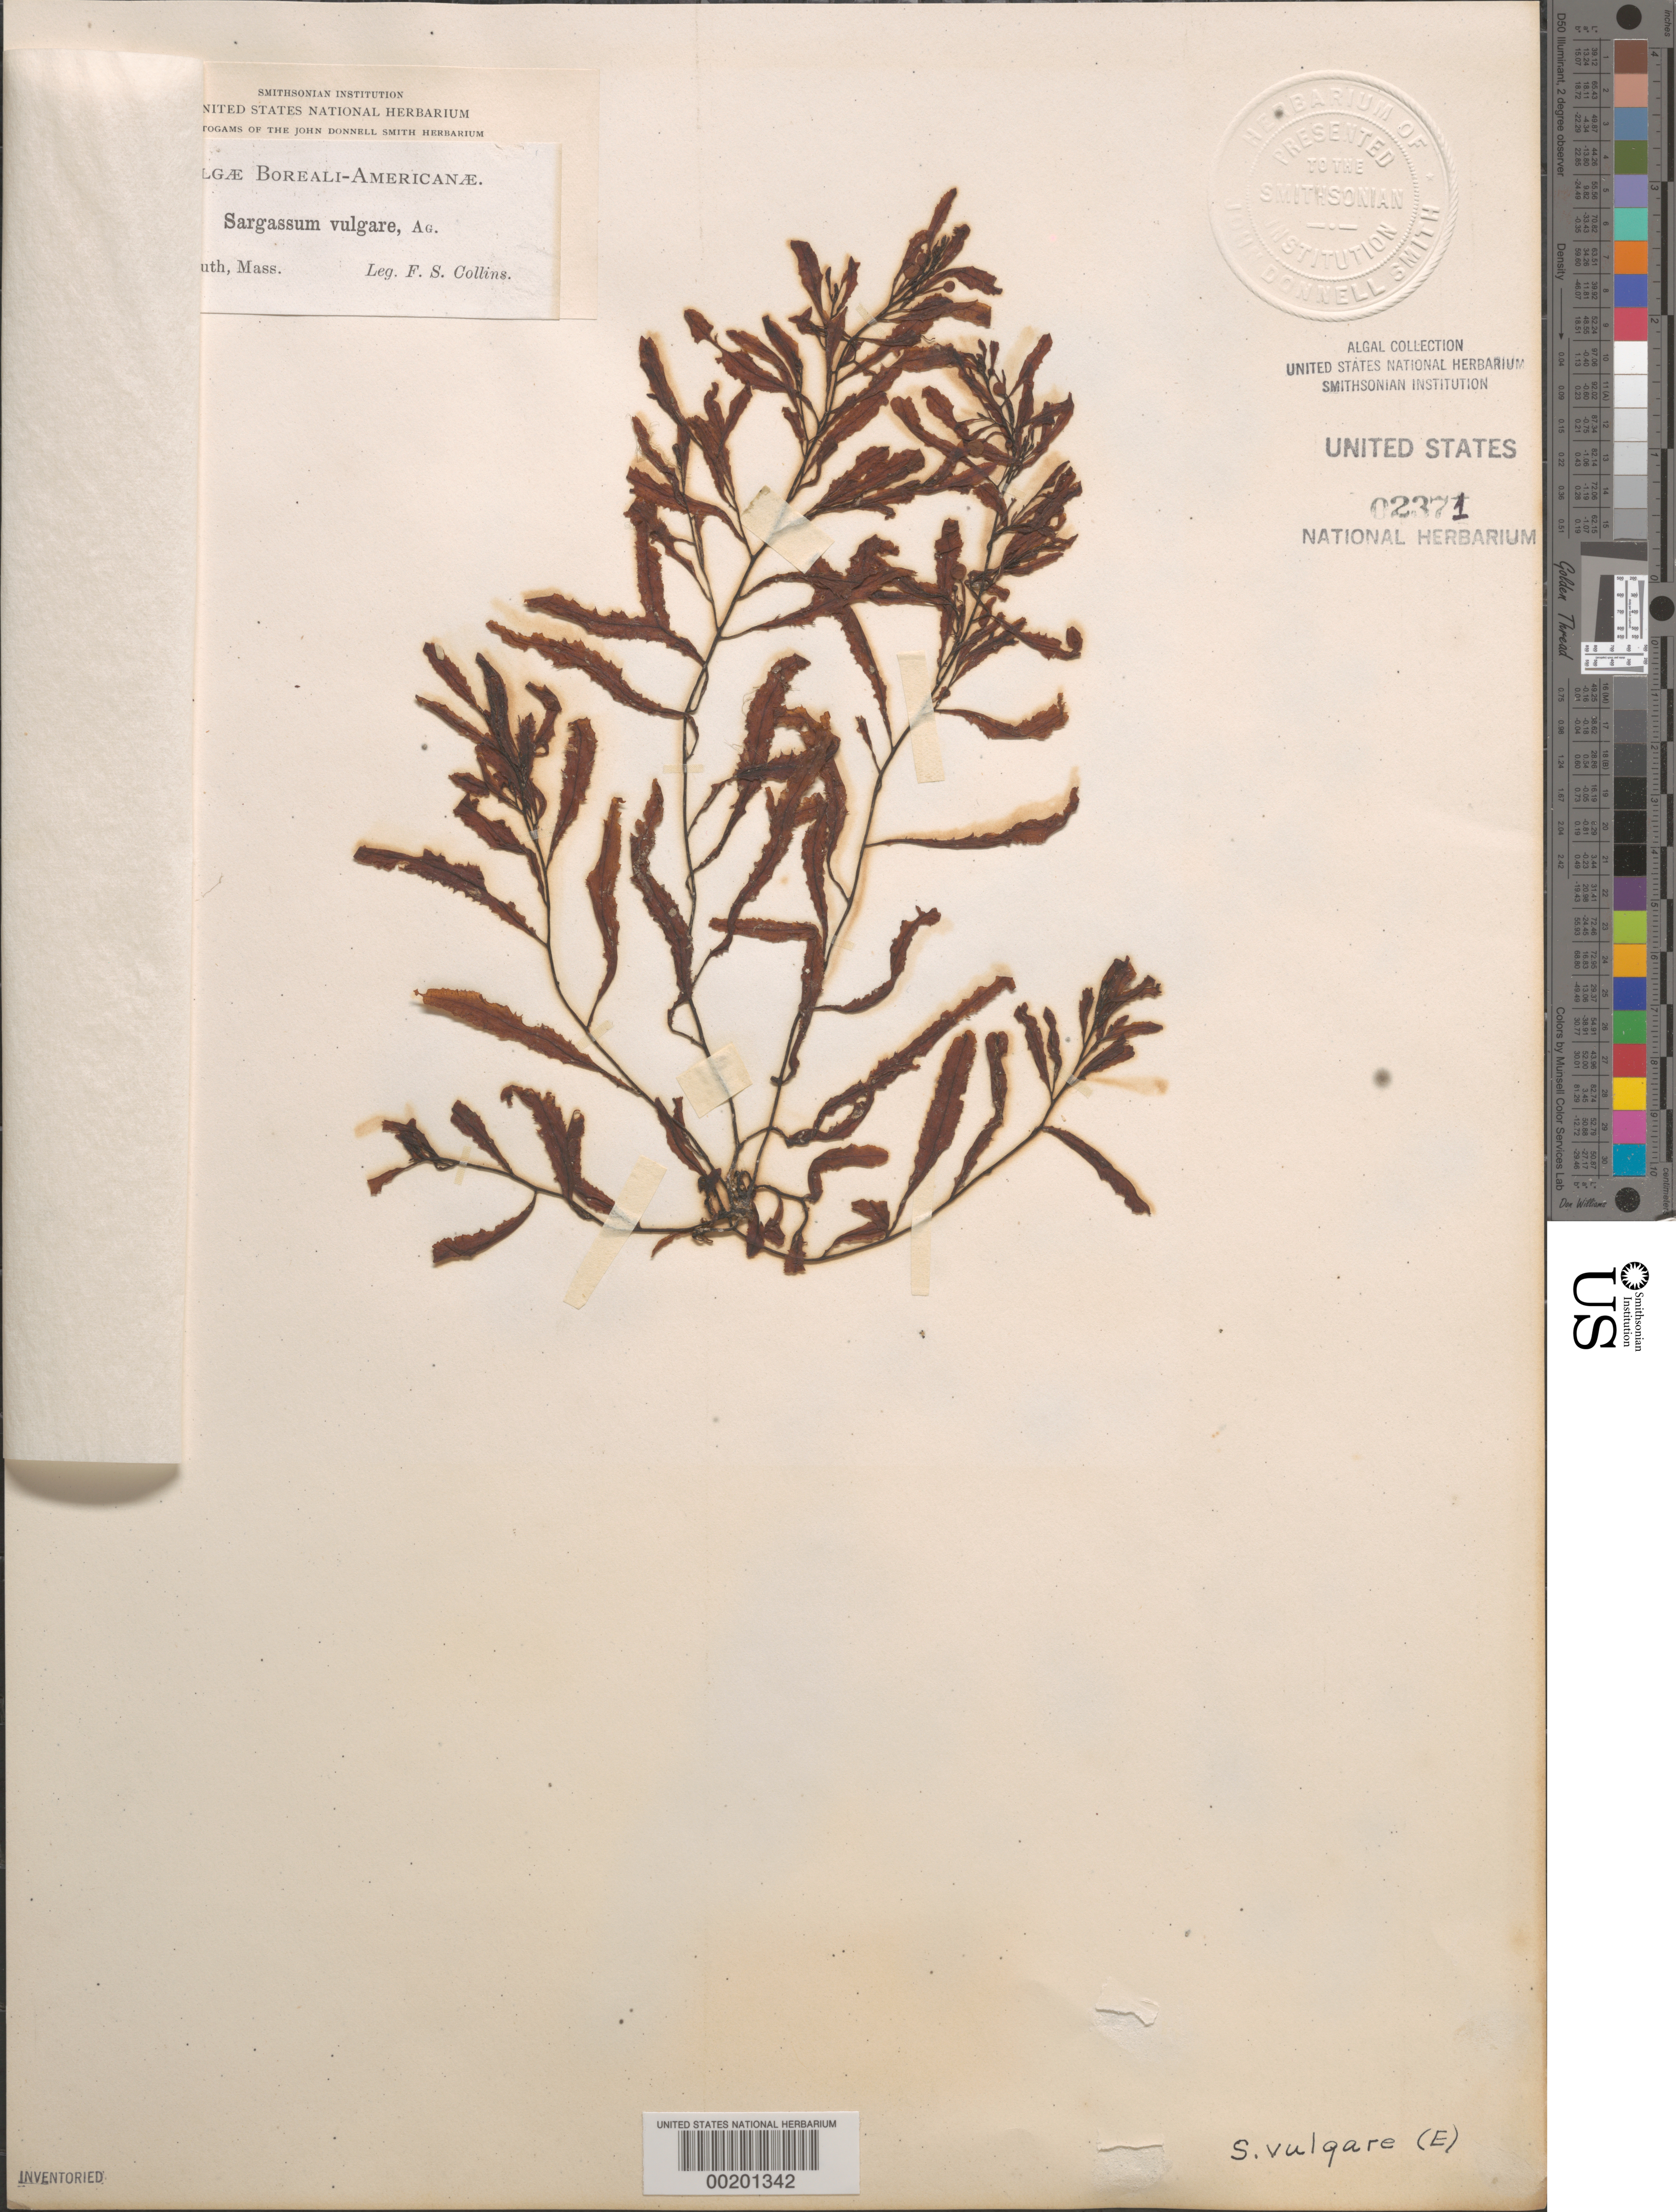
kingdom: Chromista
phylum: Ochrophyta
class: Phaeophyceae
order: Fucales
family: Sargassaceae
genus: Sargassum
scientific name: Sargassum vulgare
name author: C. Agardh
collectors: F. Collins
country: United States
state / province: Massachusetts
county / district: Barnstable County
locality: Falmouth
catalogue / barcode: US 2371